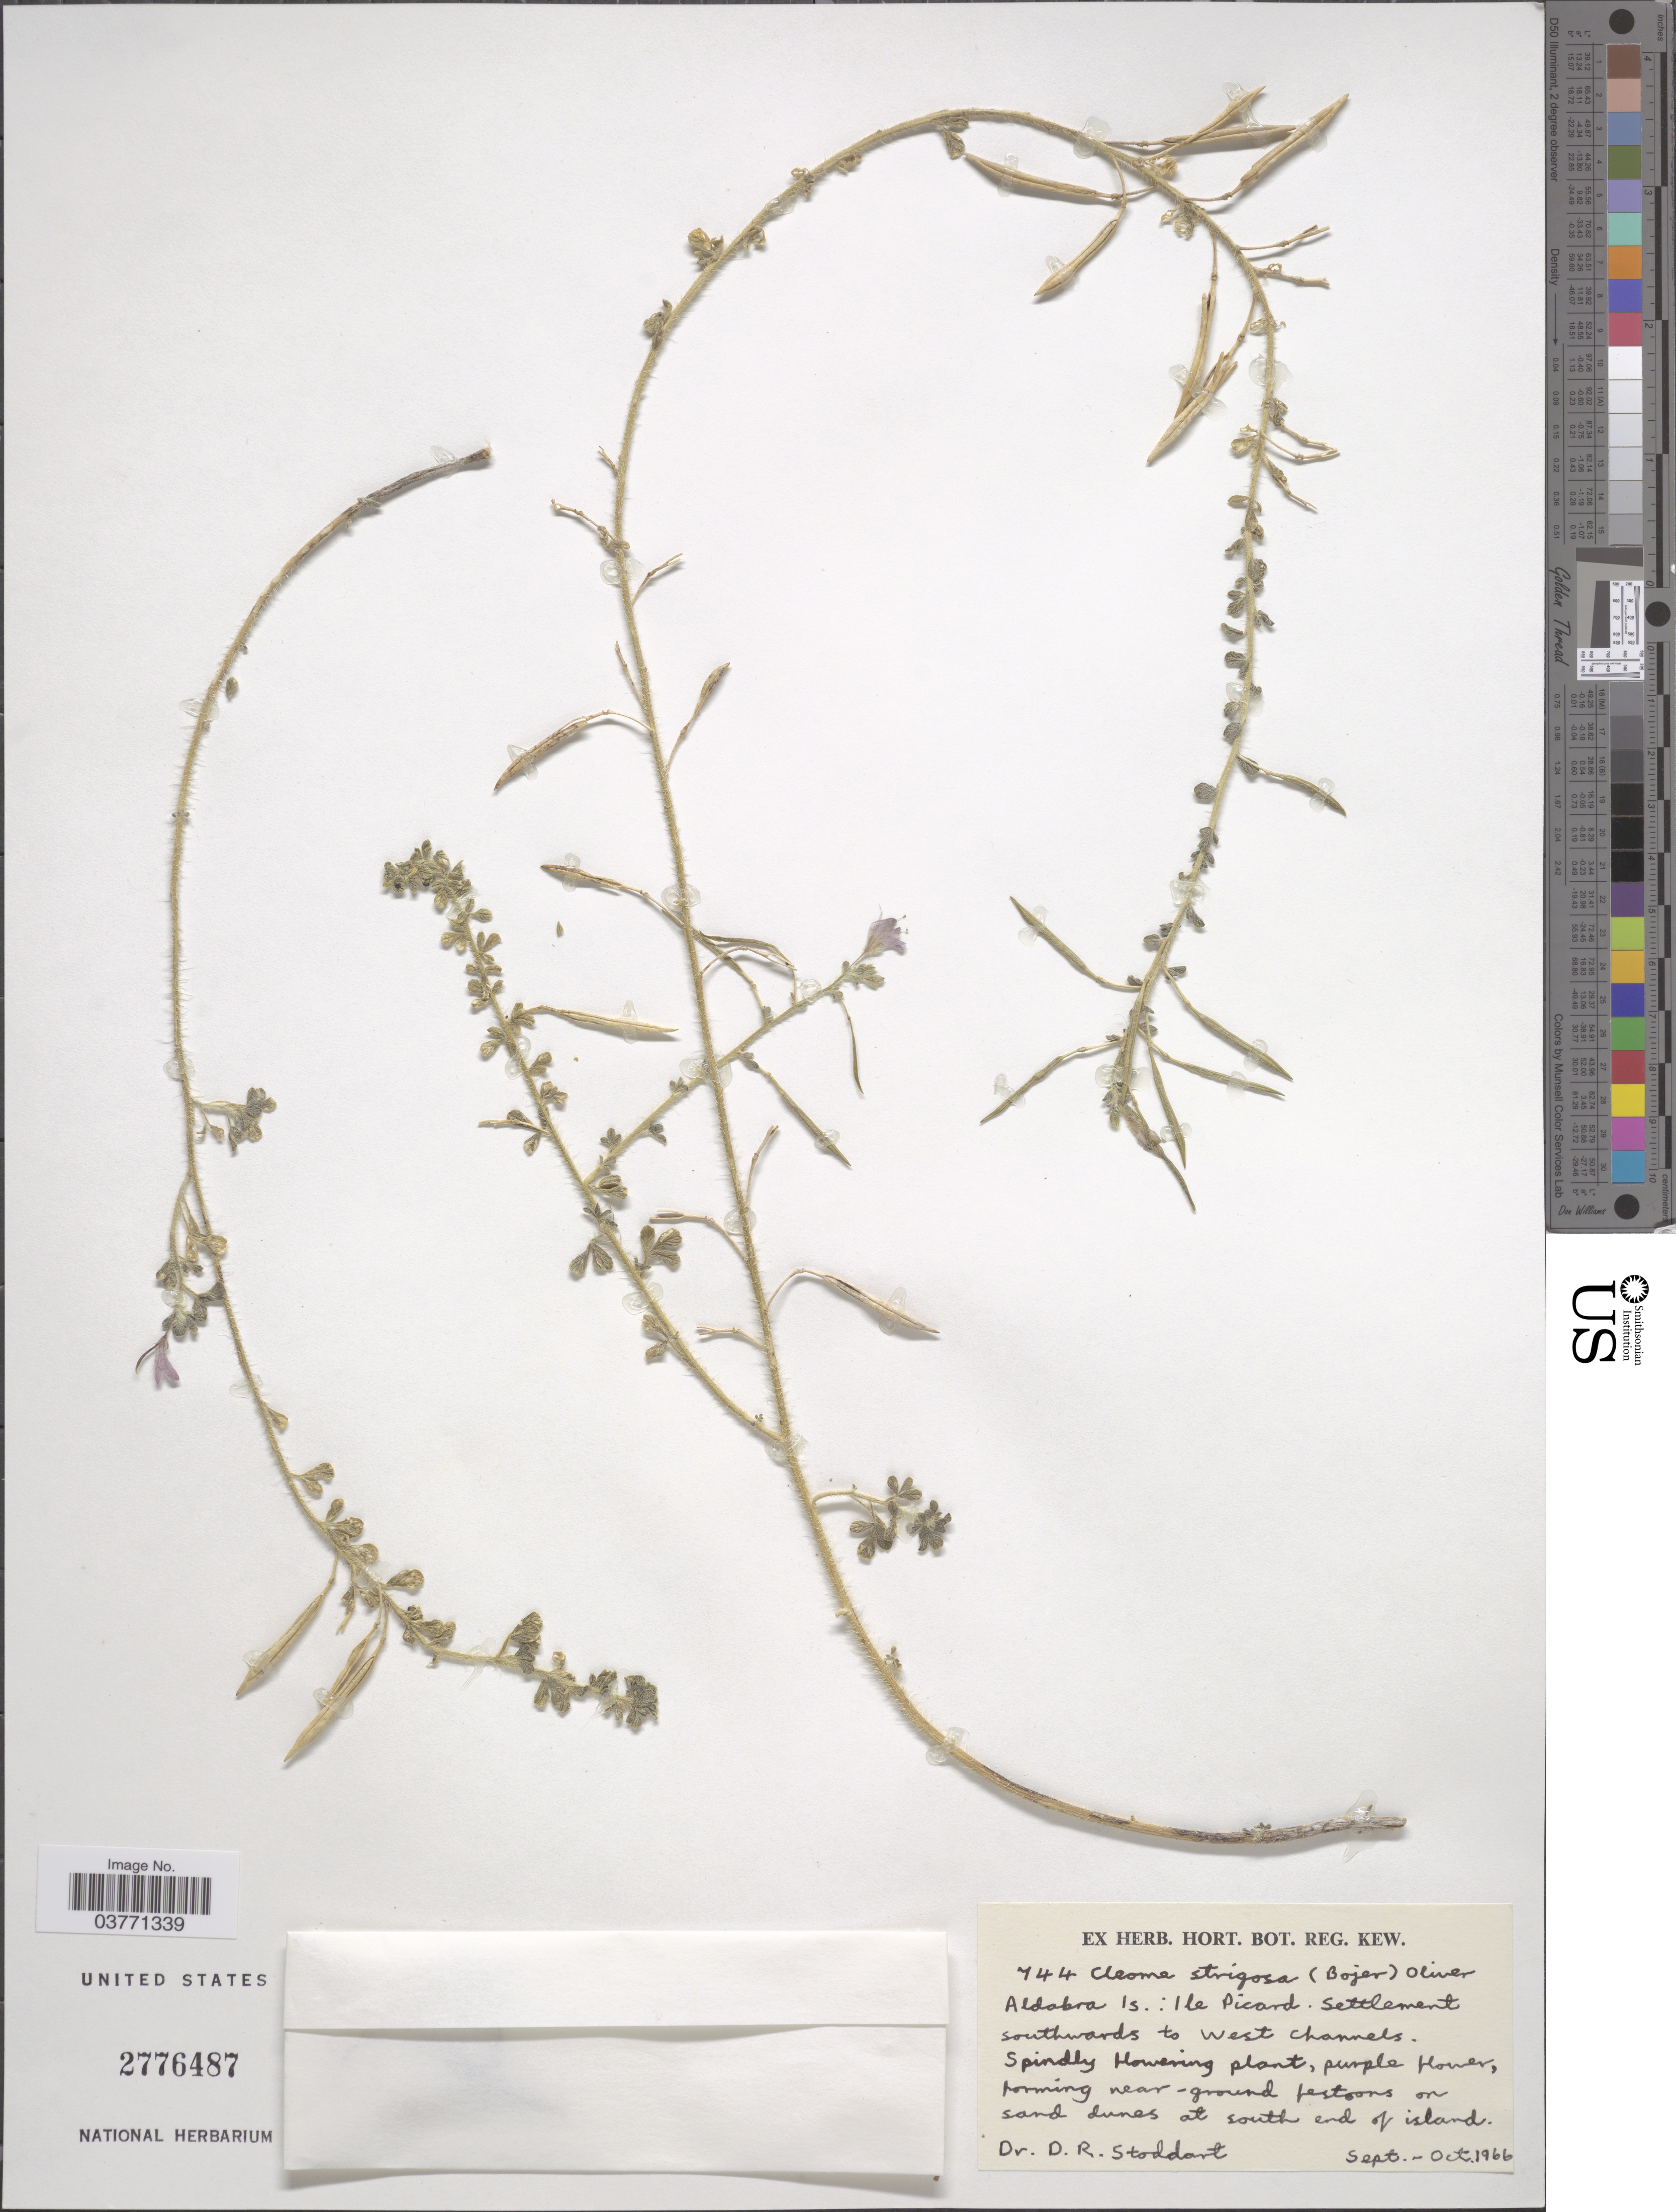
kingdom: Plantae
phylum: Tracheophyta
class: Magnoliopsida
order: Brassicales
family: Cleomaceae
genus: Sieruela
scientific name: Sieruela strigosa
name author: (Bojer) Roalson & J.C. Hall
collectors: D. R. Stoddart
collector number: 744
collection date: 1966-09/1966-10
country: Seychelles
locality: Aldabra Is.: Ile Picard. Settlement southwards to West Channels. South end of island.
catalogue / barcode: US 2776487